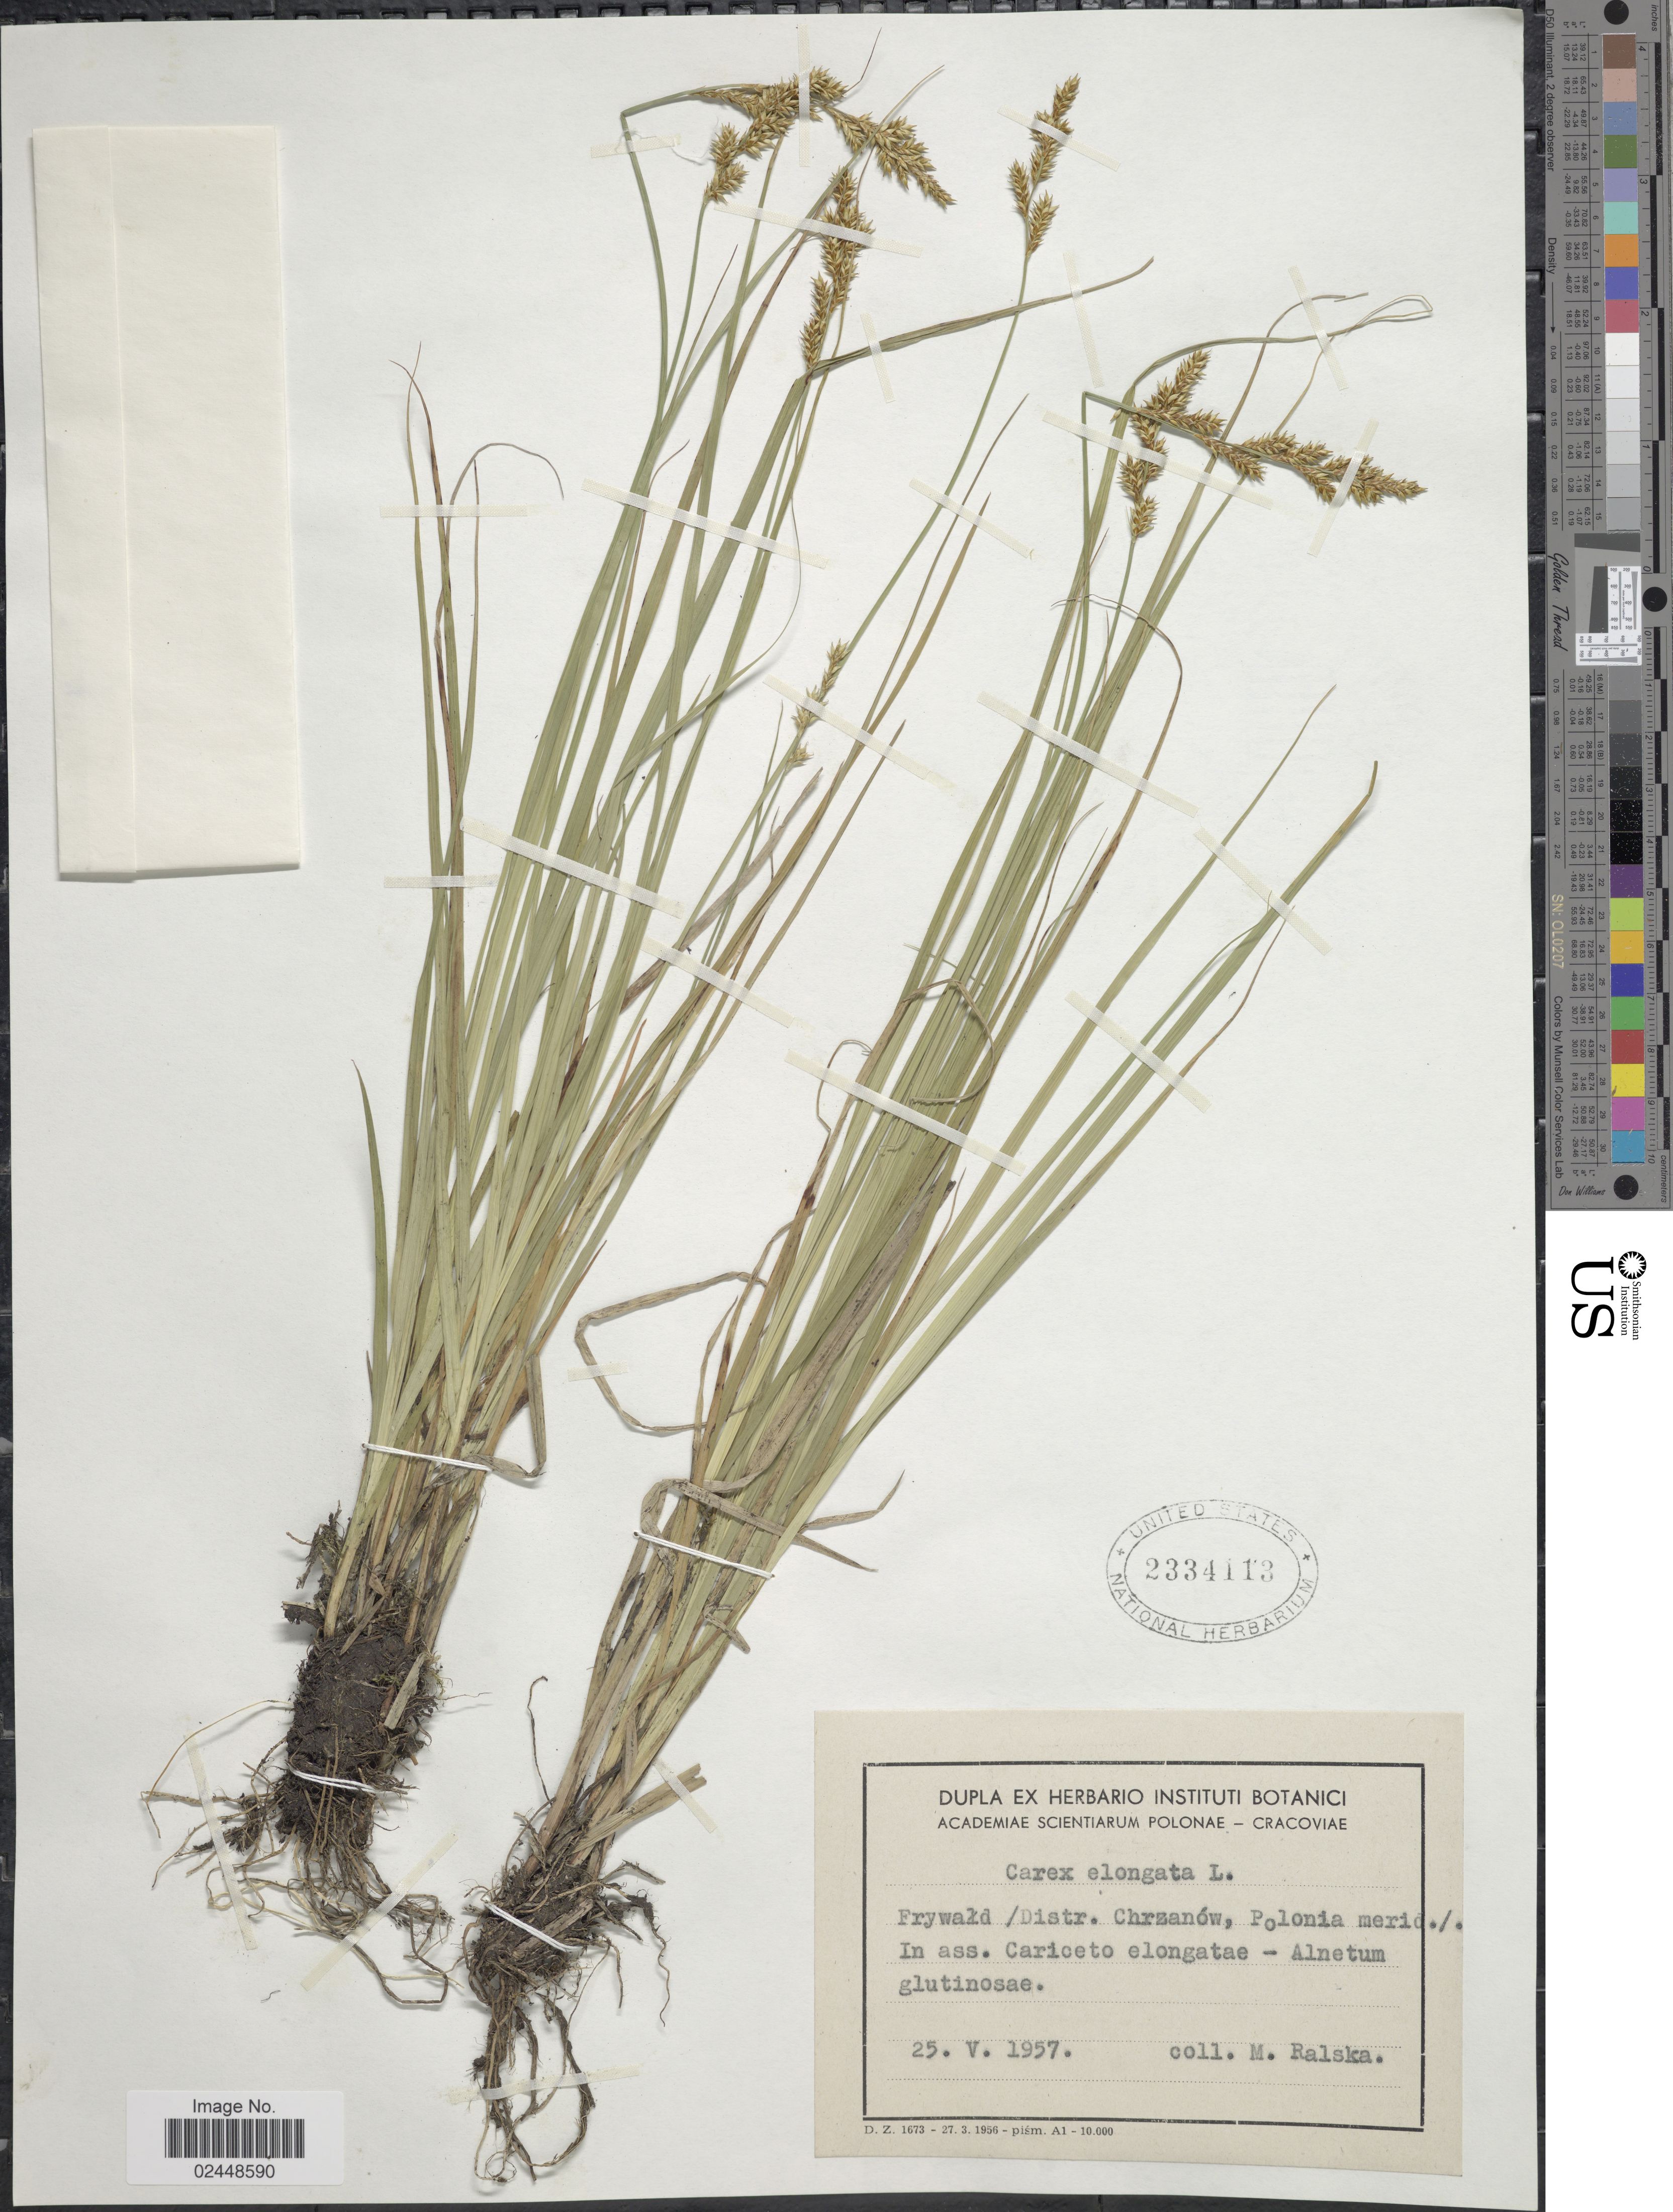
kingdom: Plantae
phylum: Tracheophyta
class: Liliopsida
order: Poales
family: Cyperaceae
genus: Carex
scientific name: Carex elongata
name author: L.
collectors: M. Ralska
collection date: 1957-05-25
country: Poland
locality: Frywald / Distr. Chrzanow, Polania merid. / In ass. Cariceto elongatae - Alnetum glutinosae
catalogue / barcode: US 2334113